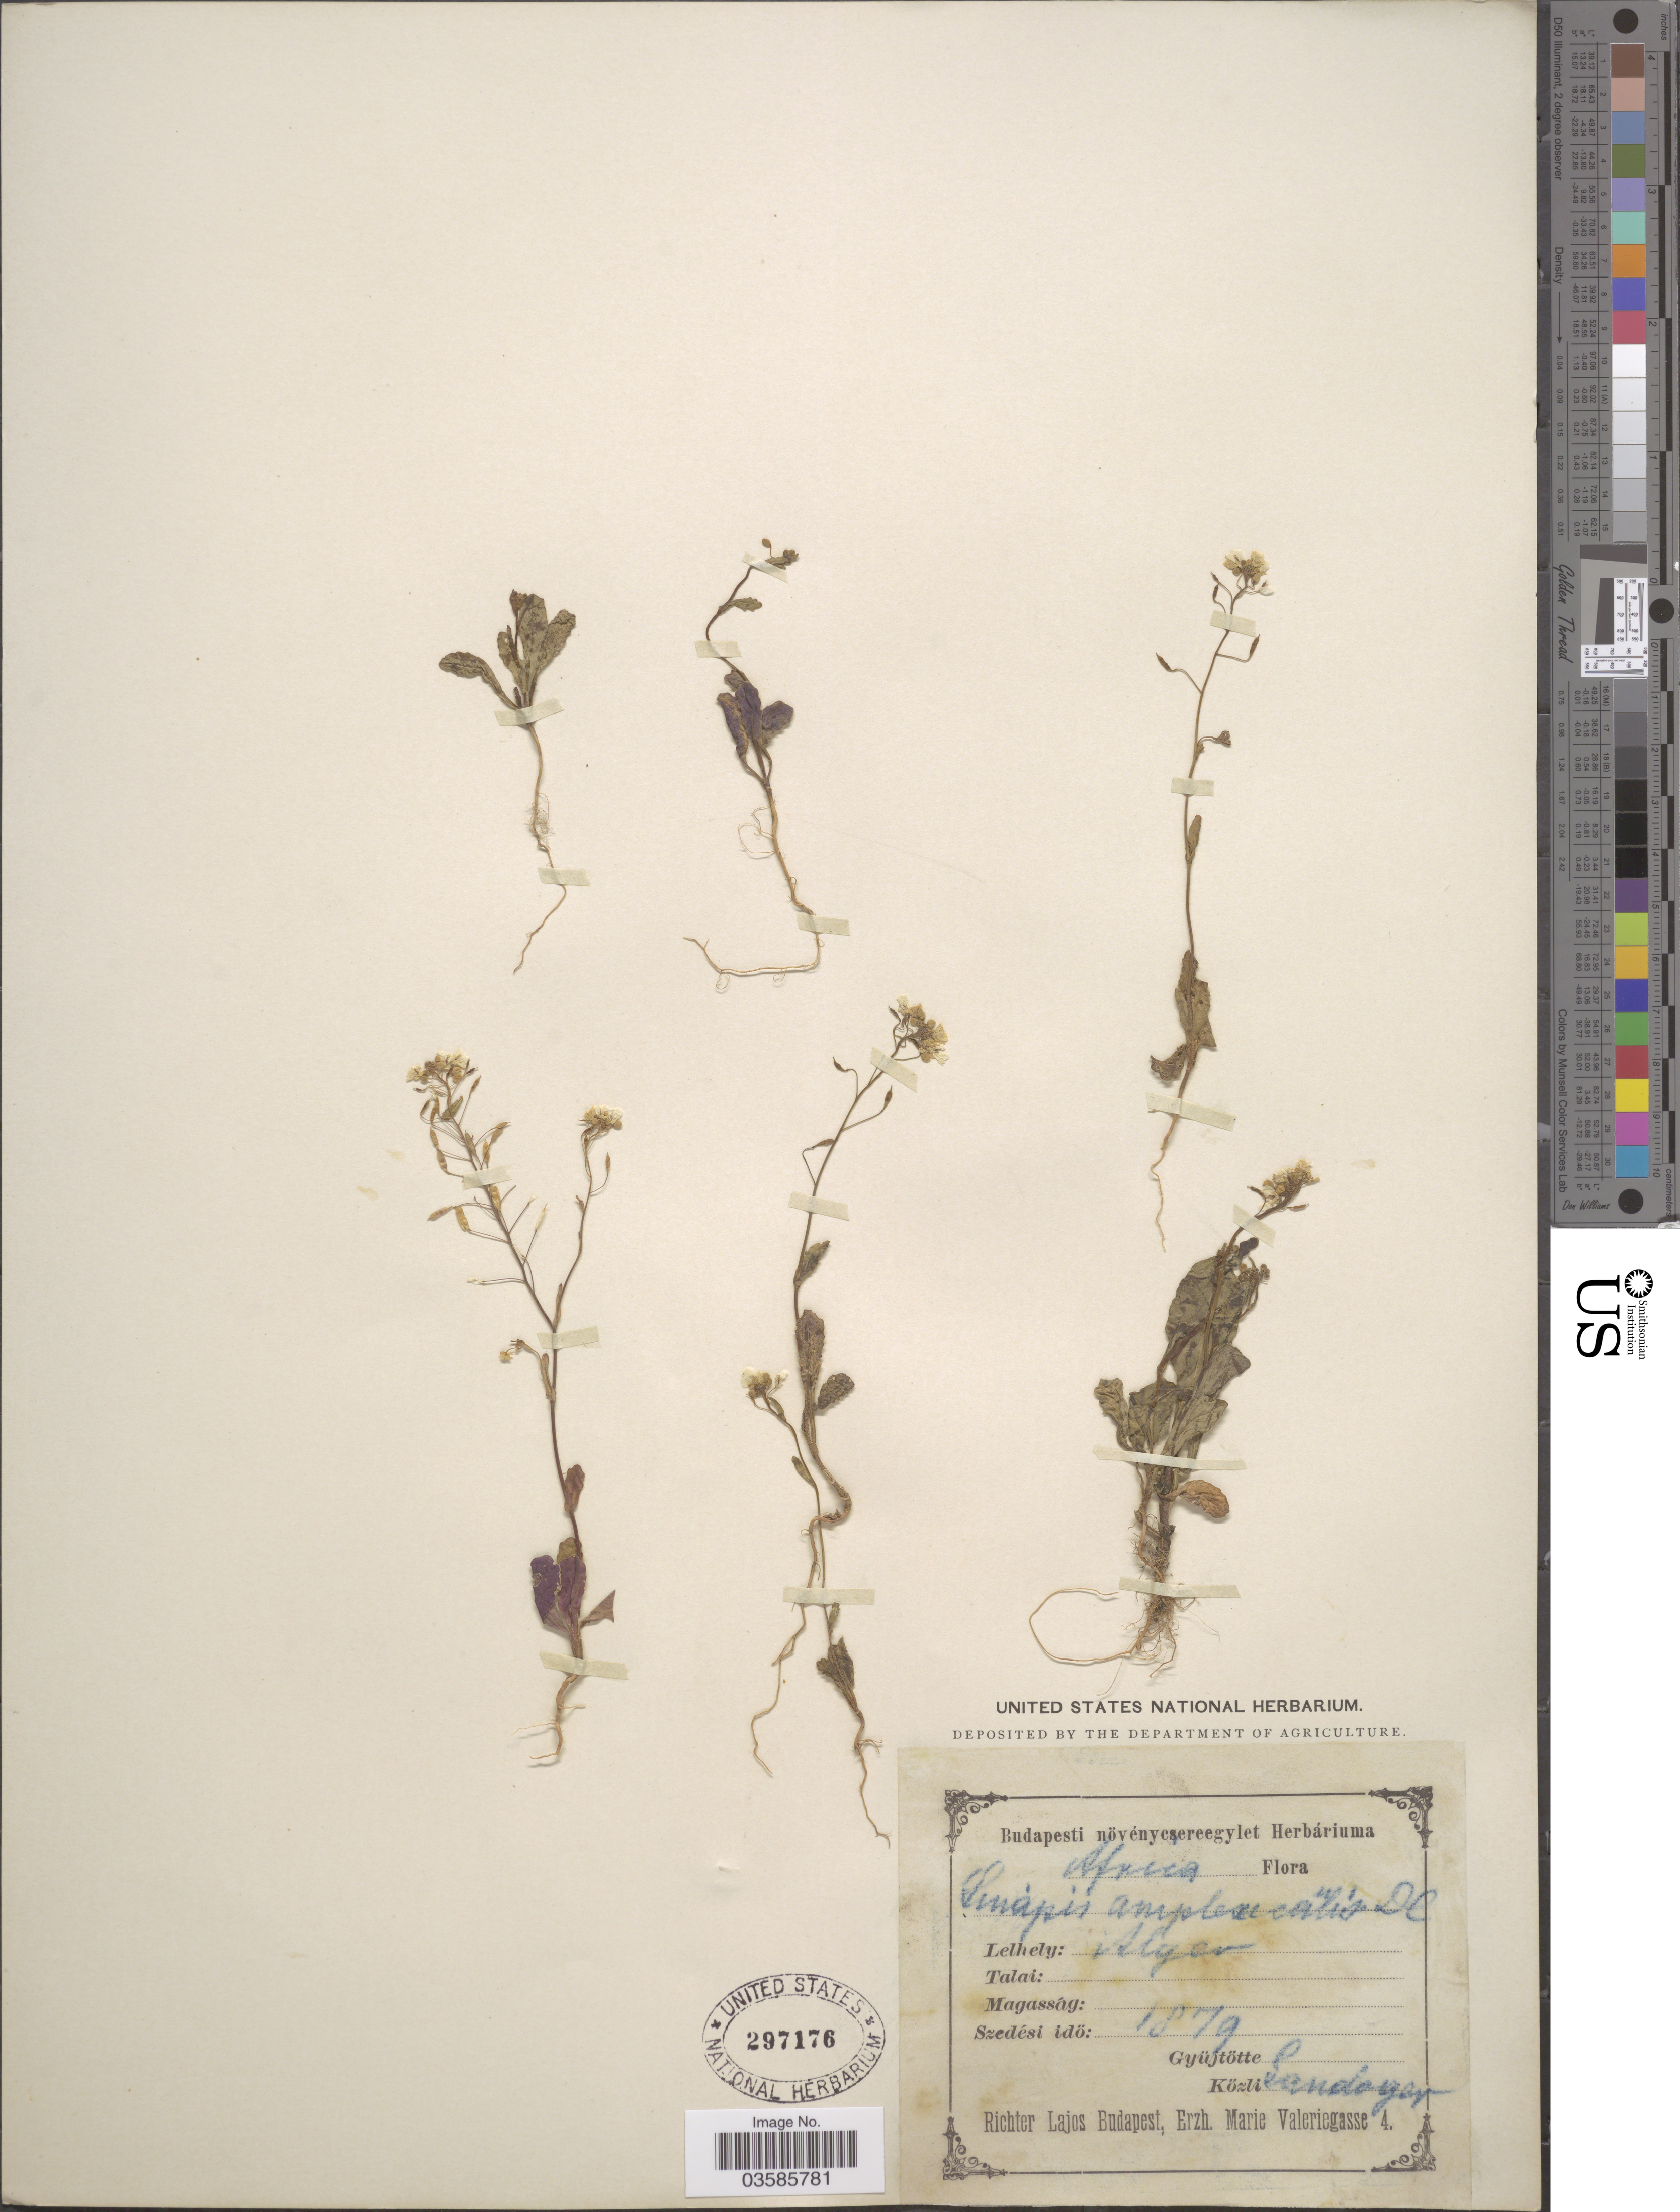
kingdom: Plantae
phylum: Tracheophyta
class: Magnoliopsida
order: Brassicales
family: Brassicaceae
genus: Brassica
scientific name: Brassica amplexicaulis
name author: (Desf.) Pomel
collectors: R. Lajos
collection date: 1879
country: Algeria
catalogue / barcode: US 297176